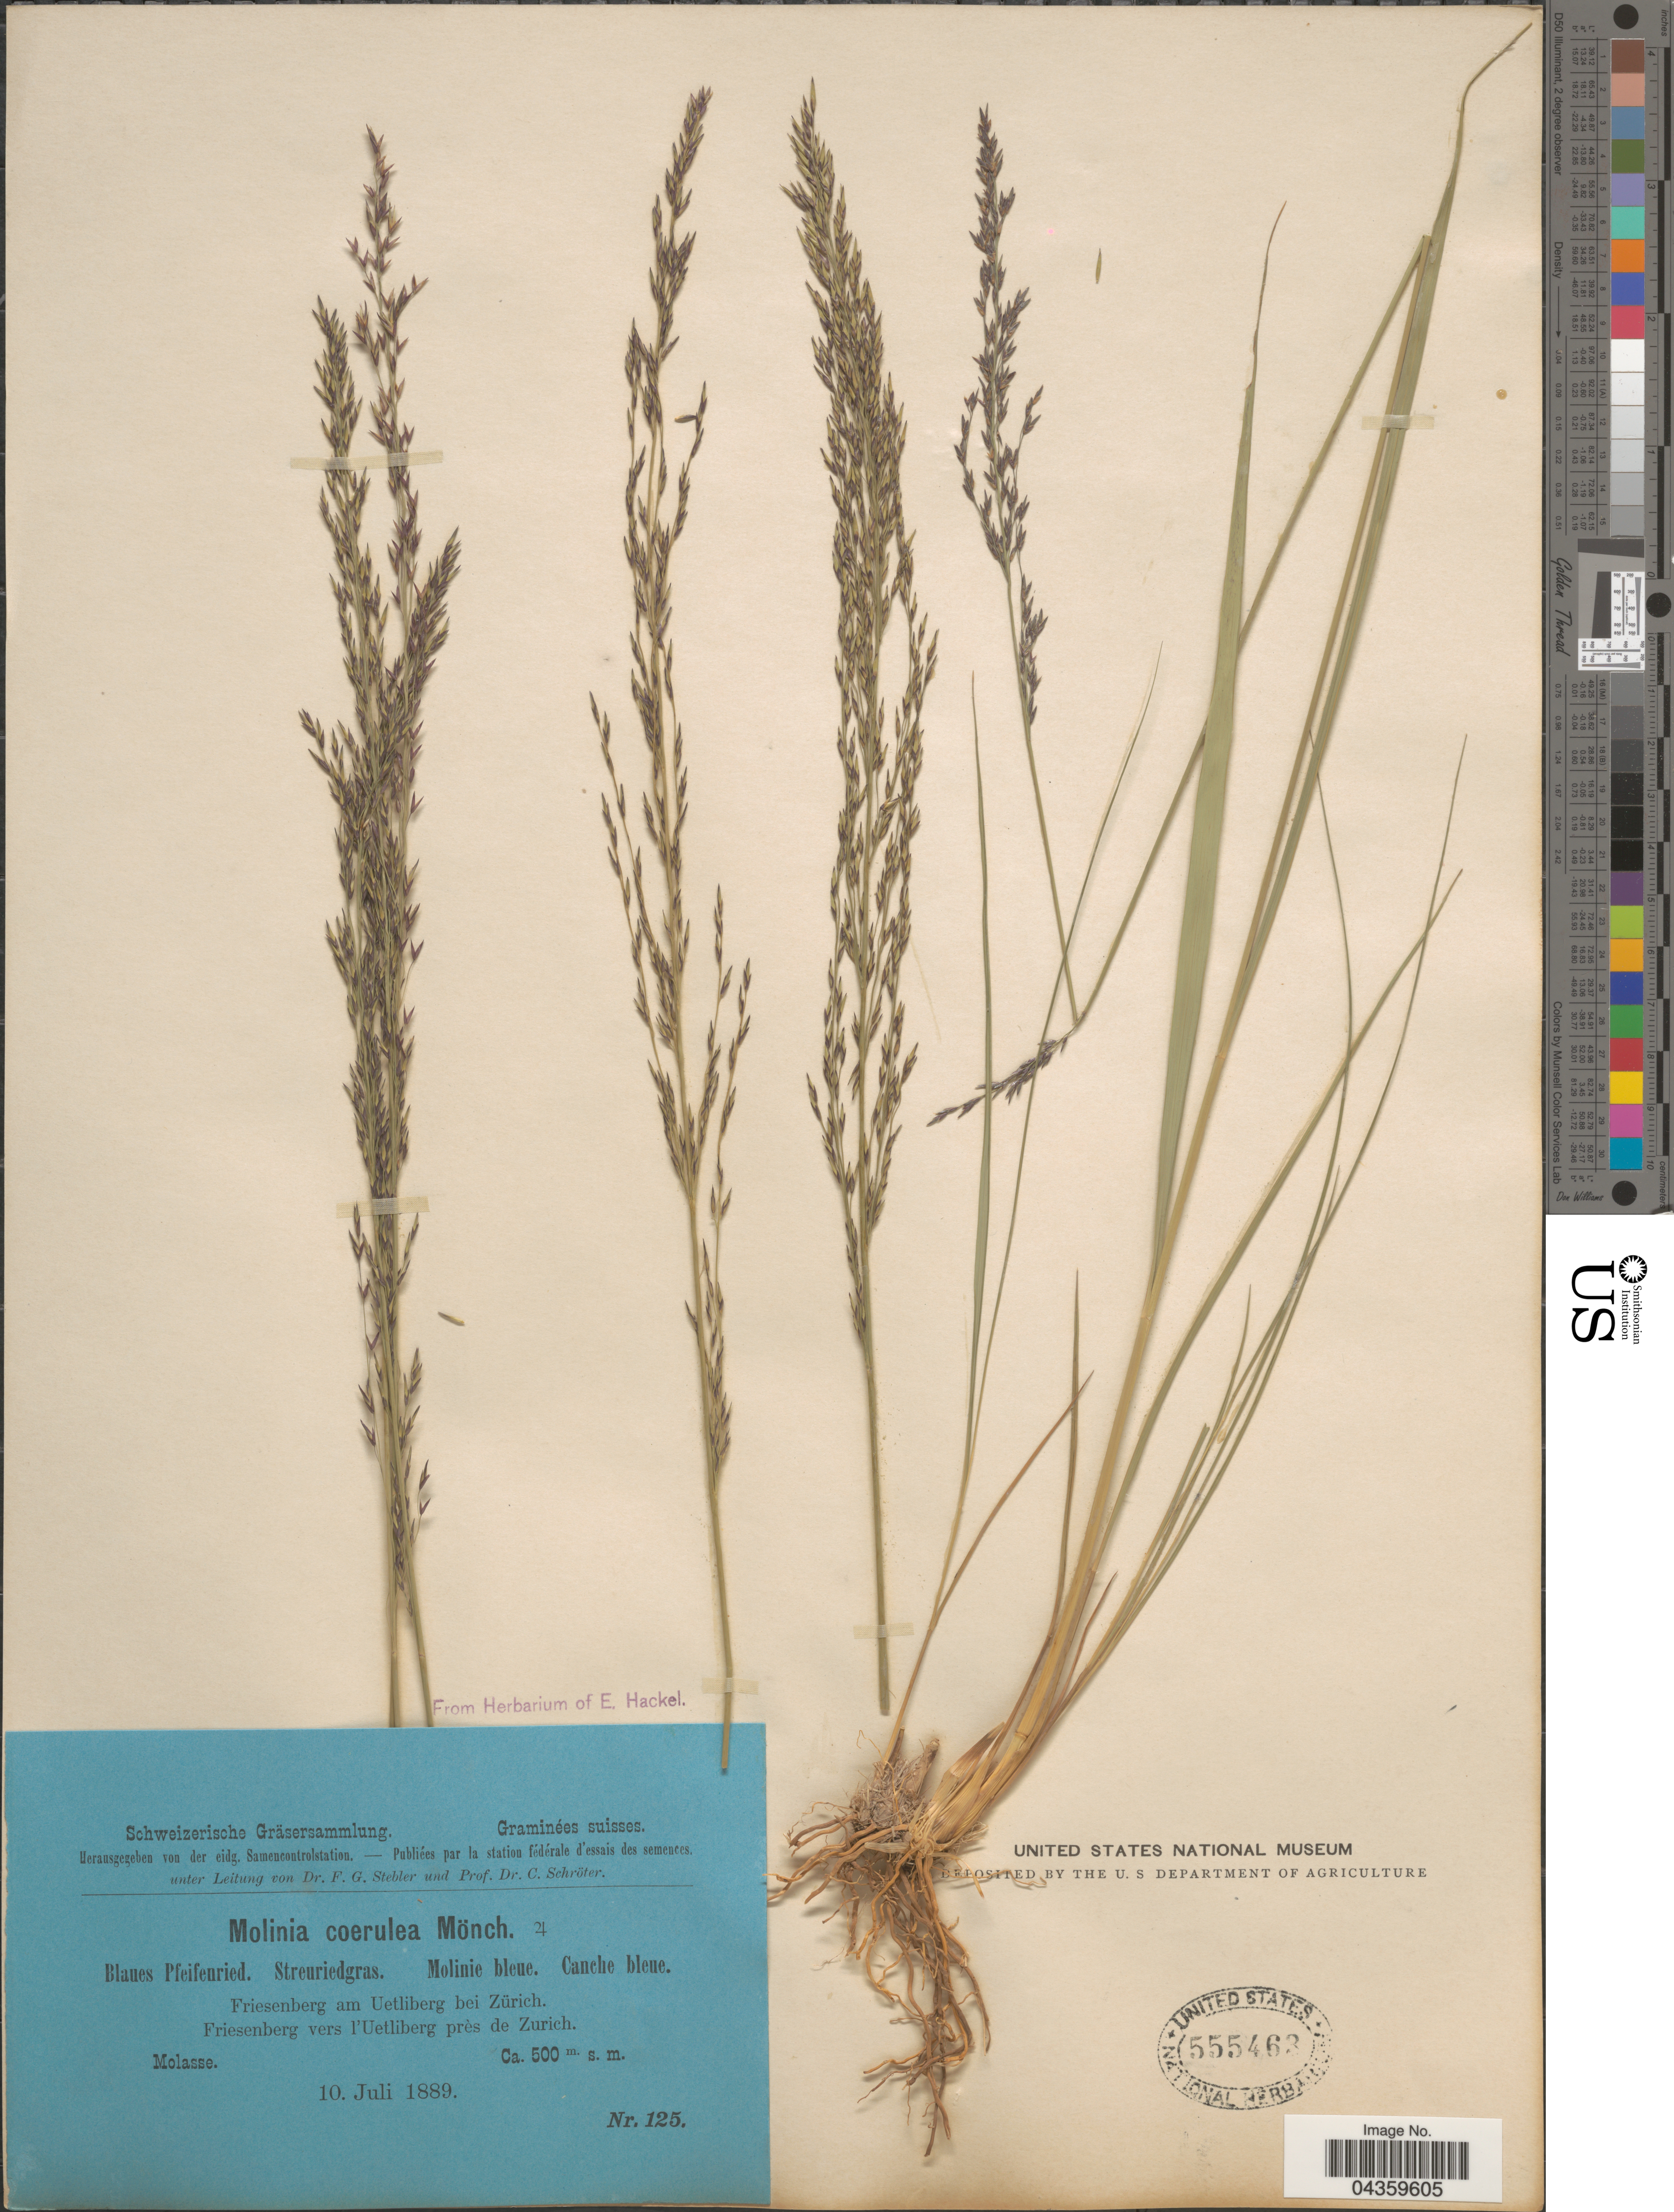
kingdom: Plantae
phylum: Tracheophyta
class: Liliopsida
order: Poales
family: Poaceae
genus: Molinia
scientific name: Molinia caerulea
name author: (L.) Moench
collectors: Stebler, F.G. & Schröter, C.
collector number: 125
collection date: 1889-07-10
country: Switzerland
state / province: Zurich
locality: Blaues Pfeifenried. Streuriedgras. Molinie bleue. Canche bleue. Friesenberg am Uetliberg bei Zürich. Friesenberg vers l'Uetliberg près de Zurich. Molasse.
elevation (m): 500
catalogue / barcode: US 555463